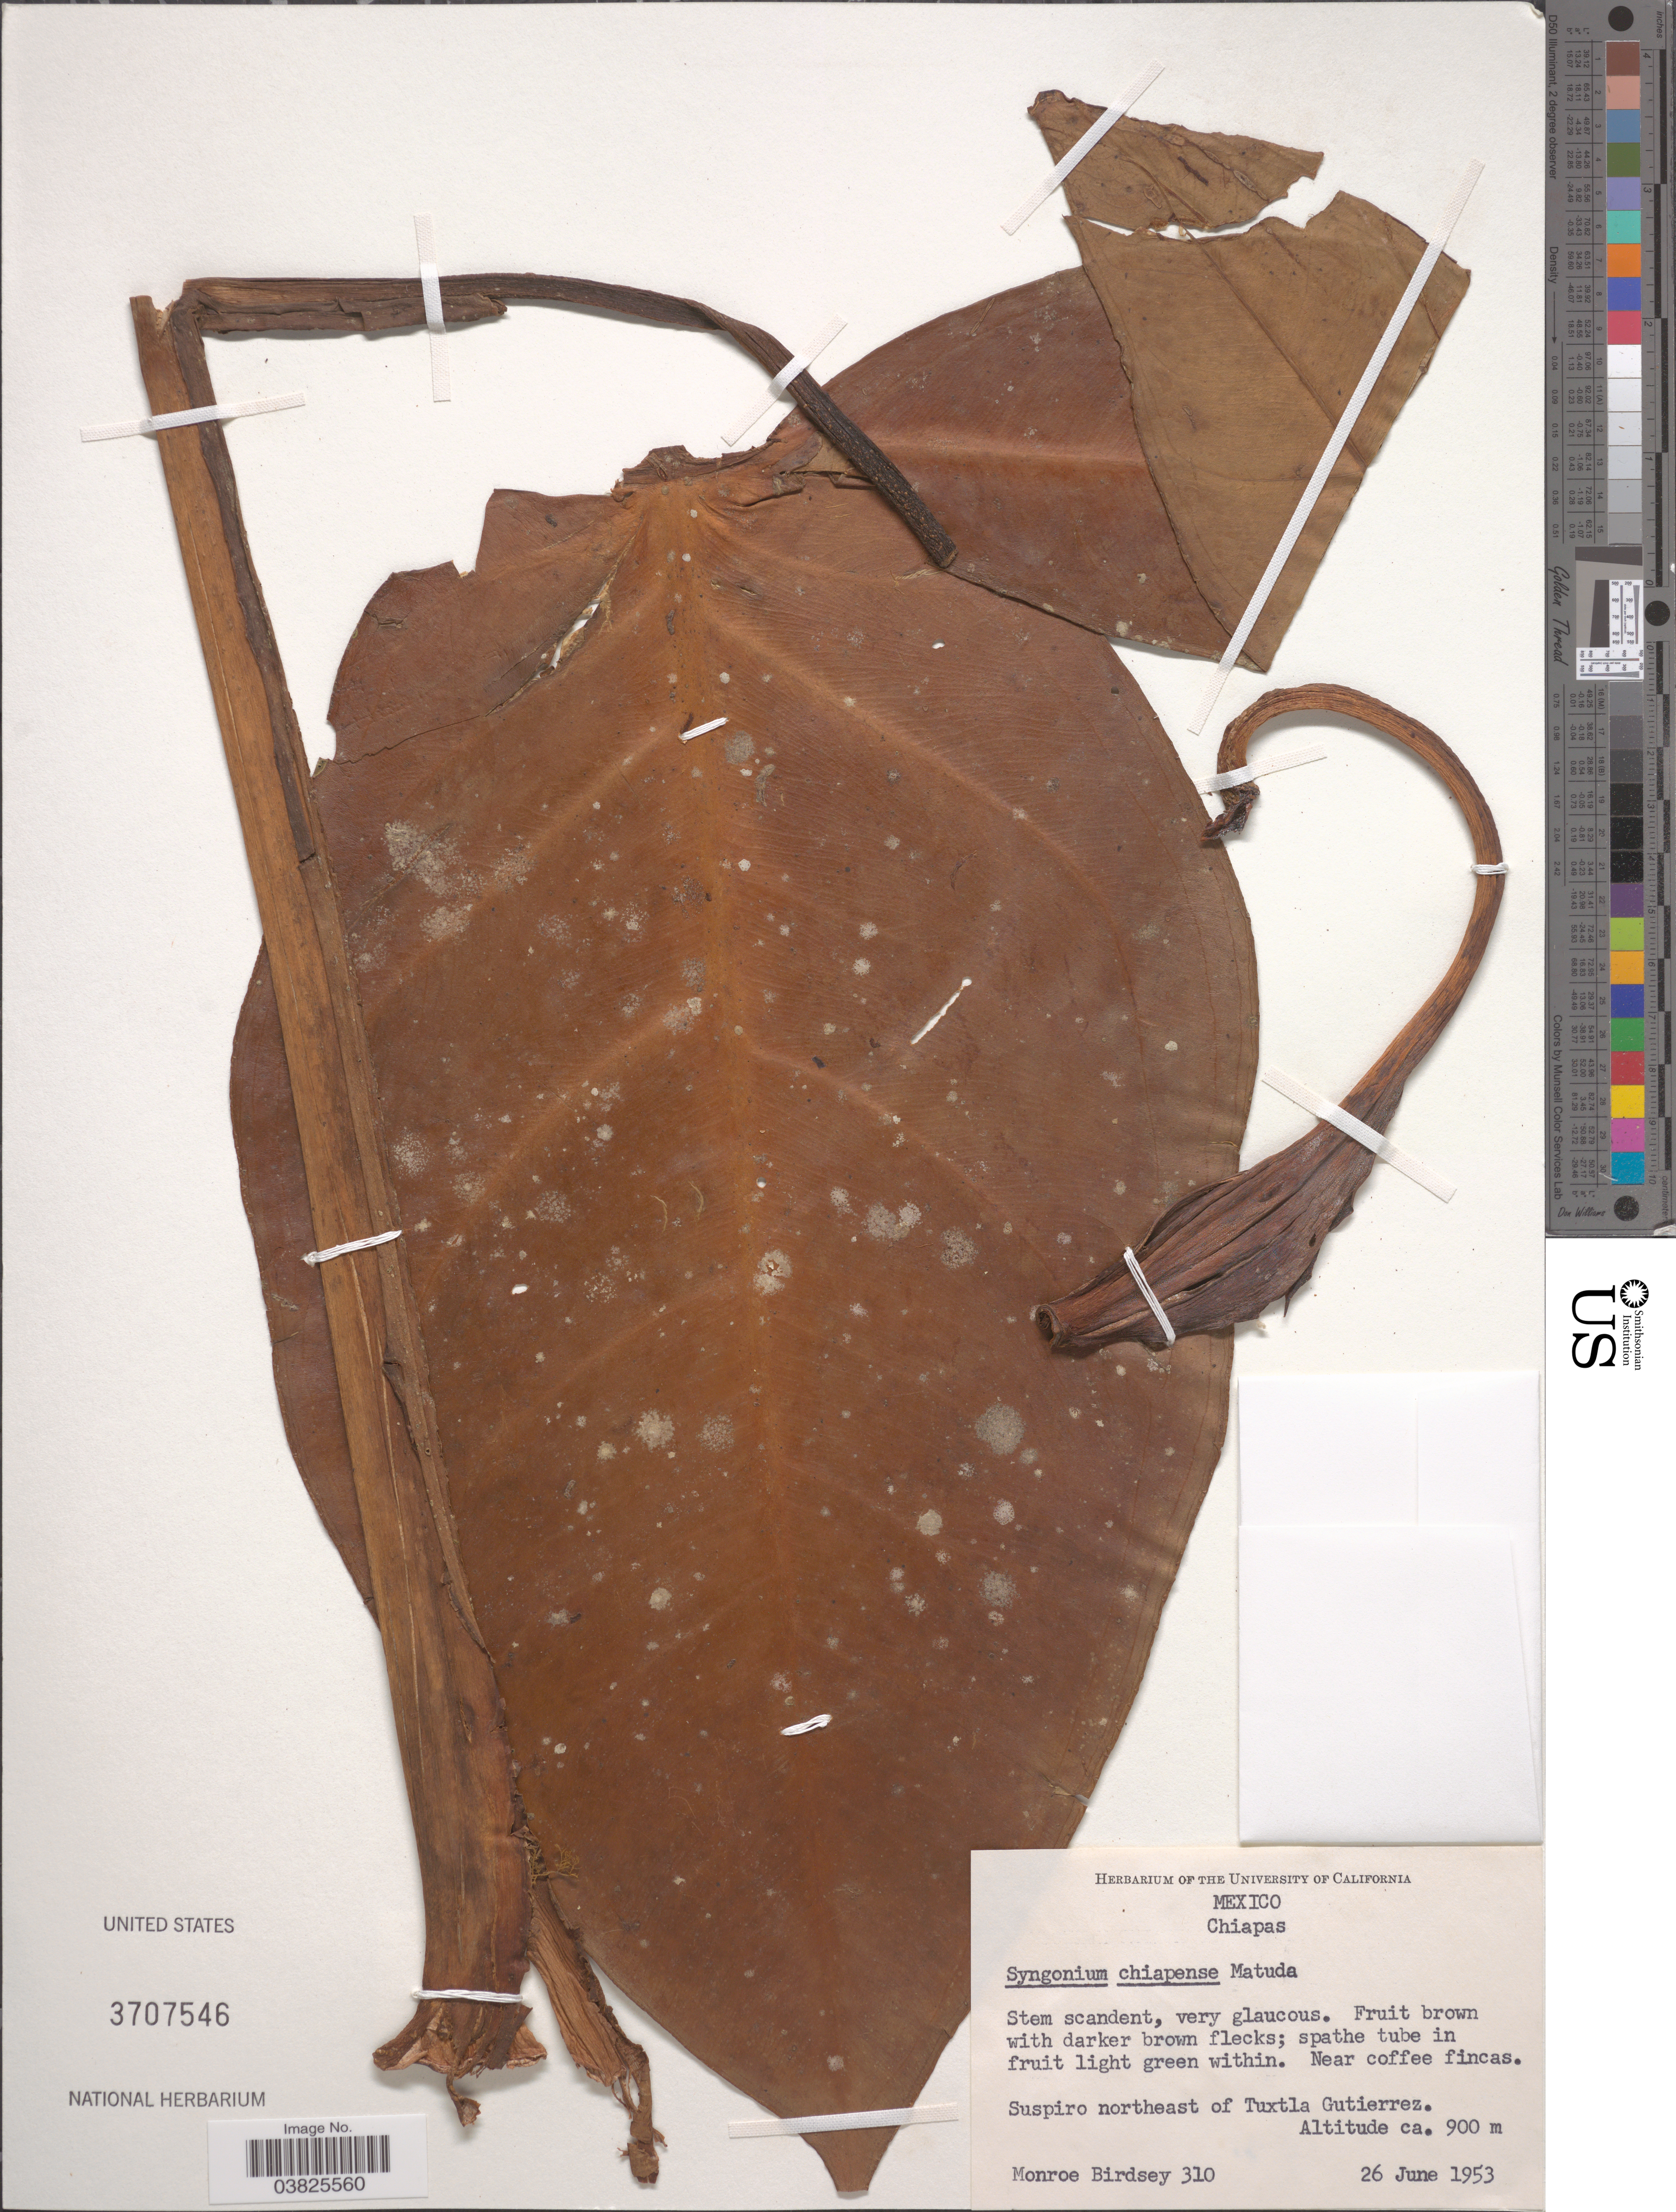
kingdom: Plantae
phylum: Tracheophyta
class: Liliopsida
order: Alismatales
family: Araceae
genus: Syngonium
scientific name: Syngonium chiapense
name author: Matuda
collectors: M. Birdsey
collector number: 310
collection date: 1953-06-26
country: Mexico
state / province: Chiapas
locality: Near coffee fincas. Suspiro northeast of Tuxtla Gutierrez.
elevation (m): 900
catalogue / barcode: US 3707546